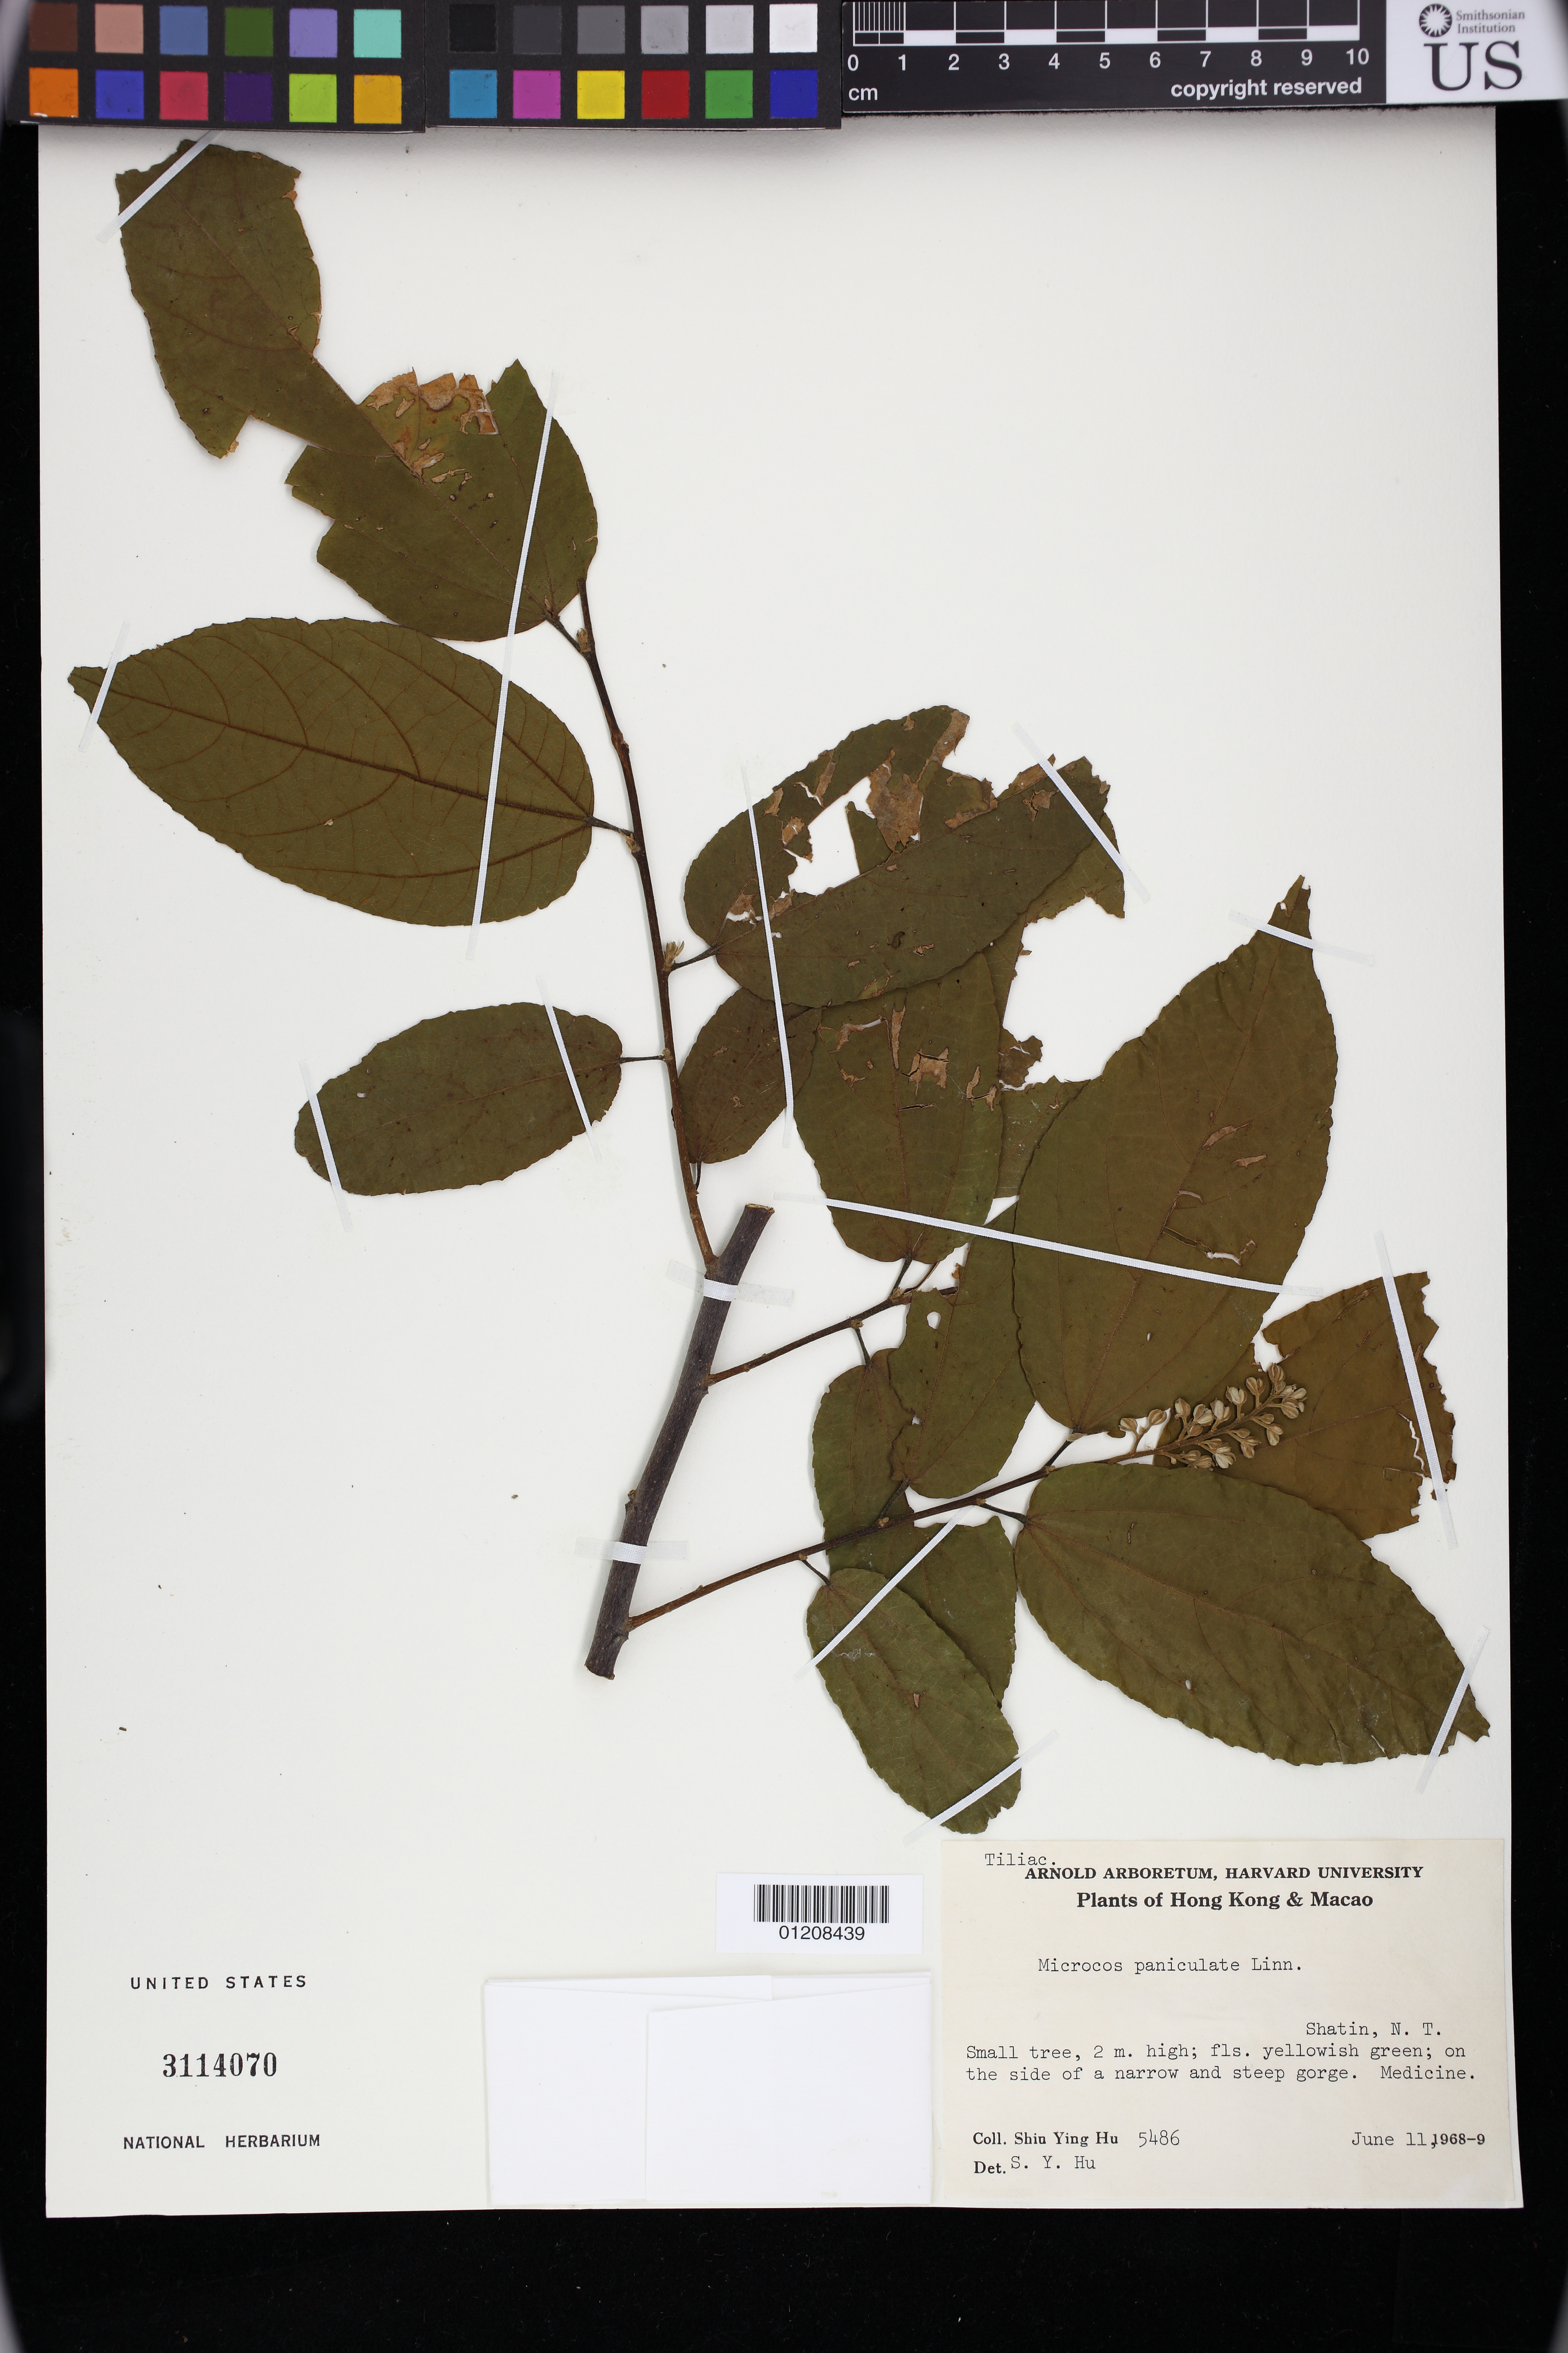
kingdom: Plantae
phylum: Tracheophyta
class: Magnoliopsida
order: Malvales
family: Malvaceae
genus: Microcos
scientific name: Microcos paniculata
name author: L.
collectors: S. Y. Hu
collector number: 5486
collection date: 1968-06-11/1969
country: China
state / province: Hong Kong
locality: New Territories.Sha Tin, N.T.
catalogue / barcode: US 3114070